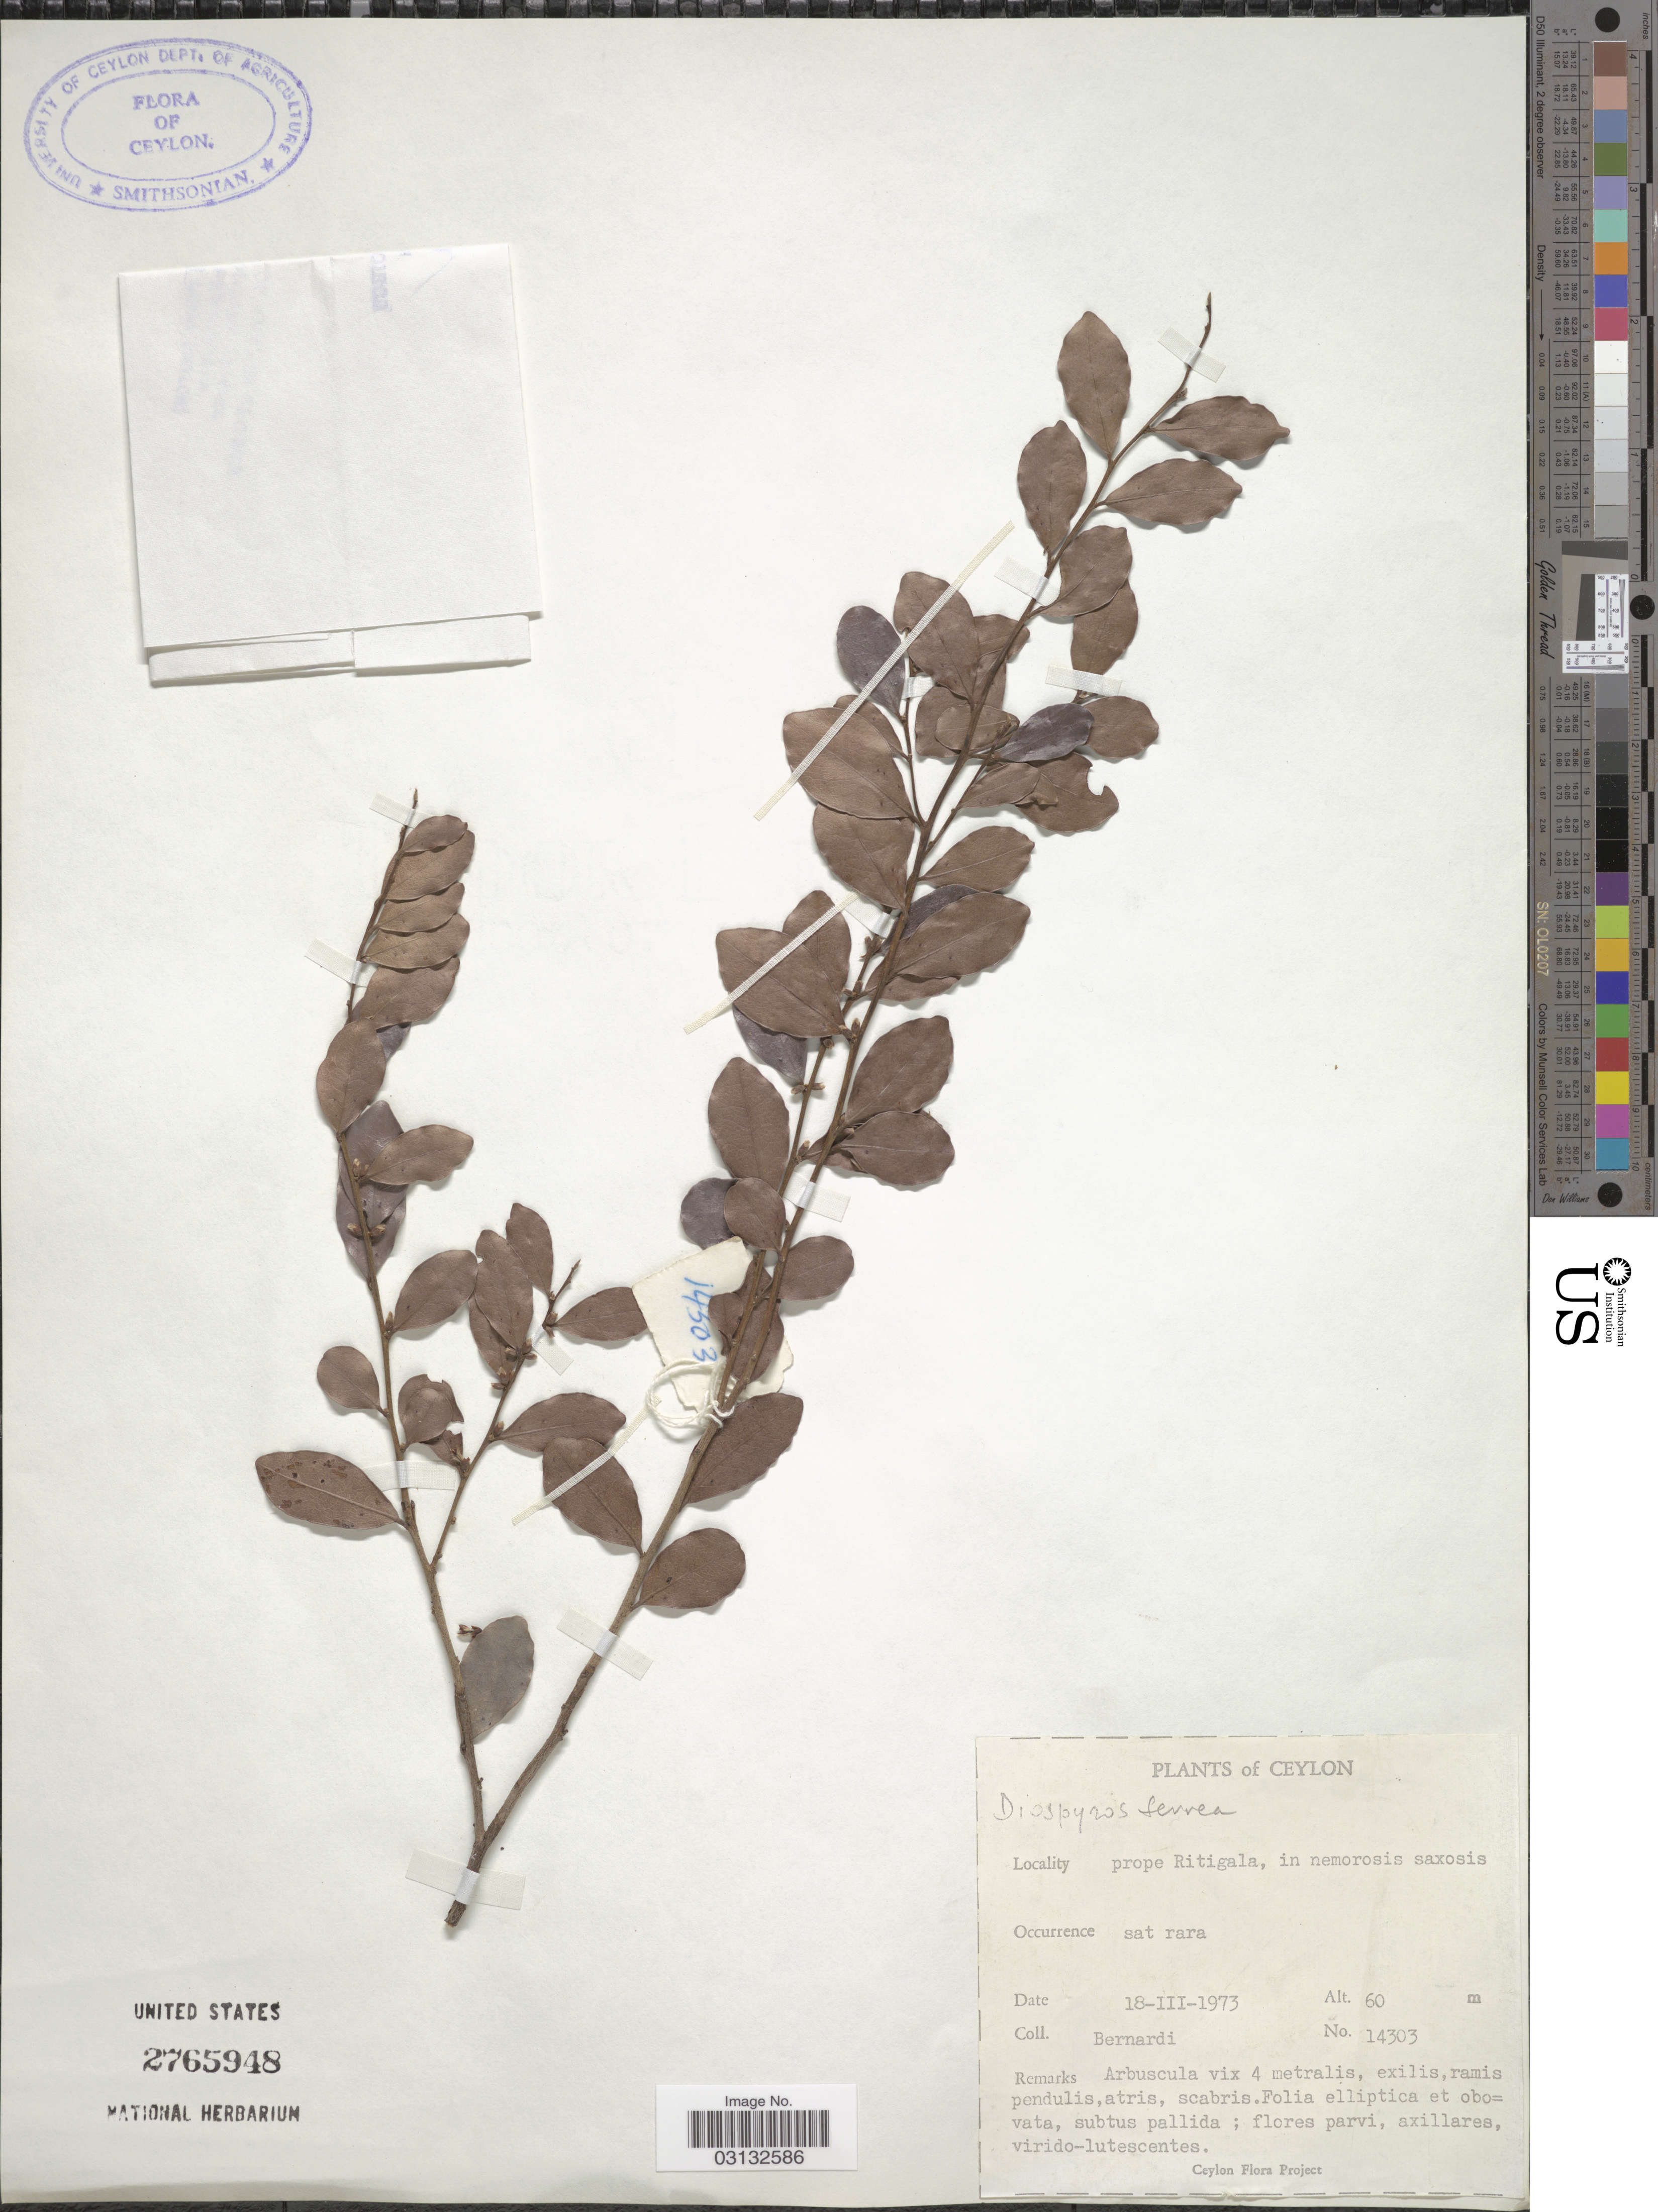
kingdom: Plantae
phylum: Tracheophyta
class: Magnoliopsida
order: Ericales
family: Ebenaceae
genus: Diospyros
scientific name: Diospyros sp.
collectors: Bernardi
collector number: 14303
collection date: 1973-03-18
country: Sri Lanka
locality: Ceylon. Prope Ritigala, in nemorosis saxosis.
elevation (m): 60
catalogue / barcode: US 2765948